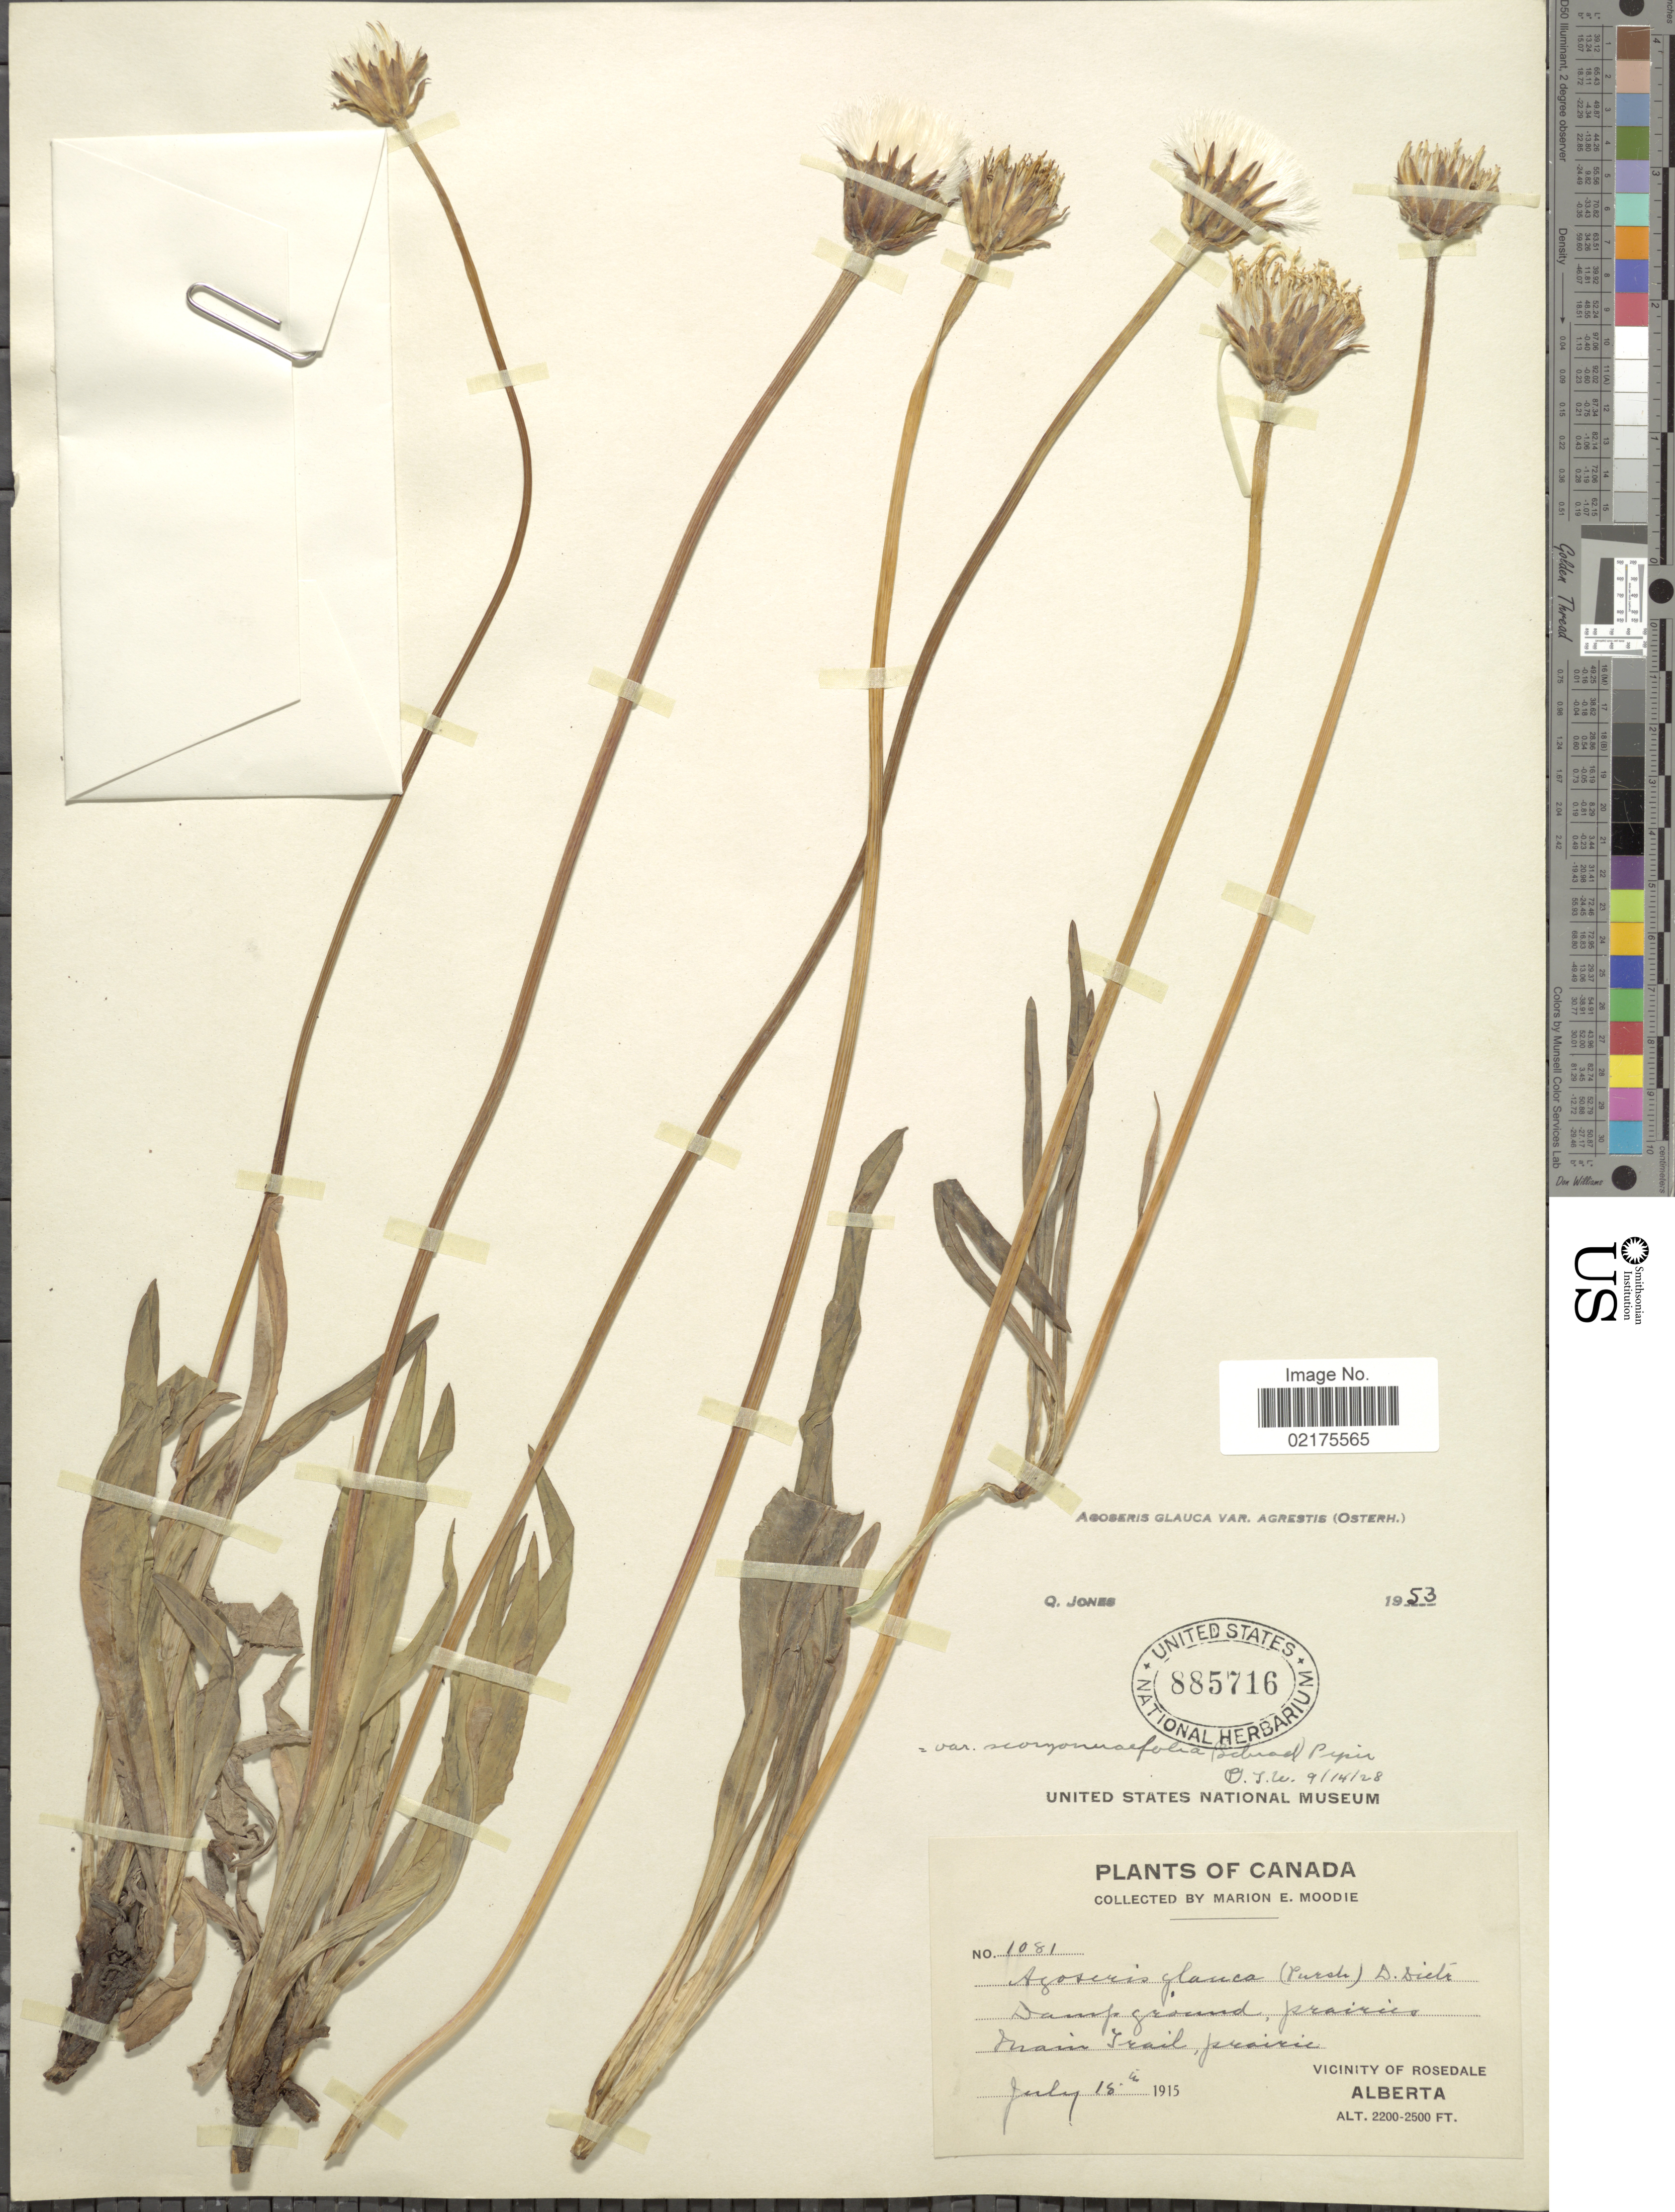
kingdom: Plantae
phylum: Tracheophyta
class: Magnoliopsida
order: Asterales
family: Asteraceae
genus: Agoseris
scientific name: Agoseris glauca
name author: (Pursh) Raf.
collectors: M. E. Moodie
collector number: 1081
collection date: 1915-07-15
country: Canada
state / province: Alberta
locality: Main Trail, Vicinity of Rosedale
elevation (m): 671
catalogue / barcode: US 885716